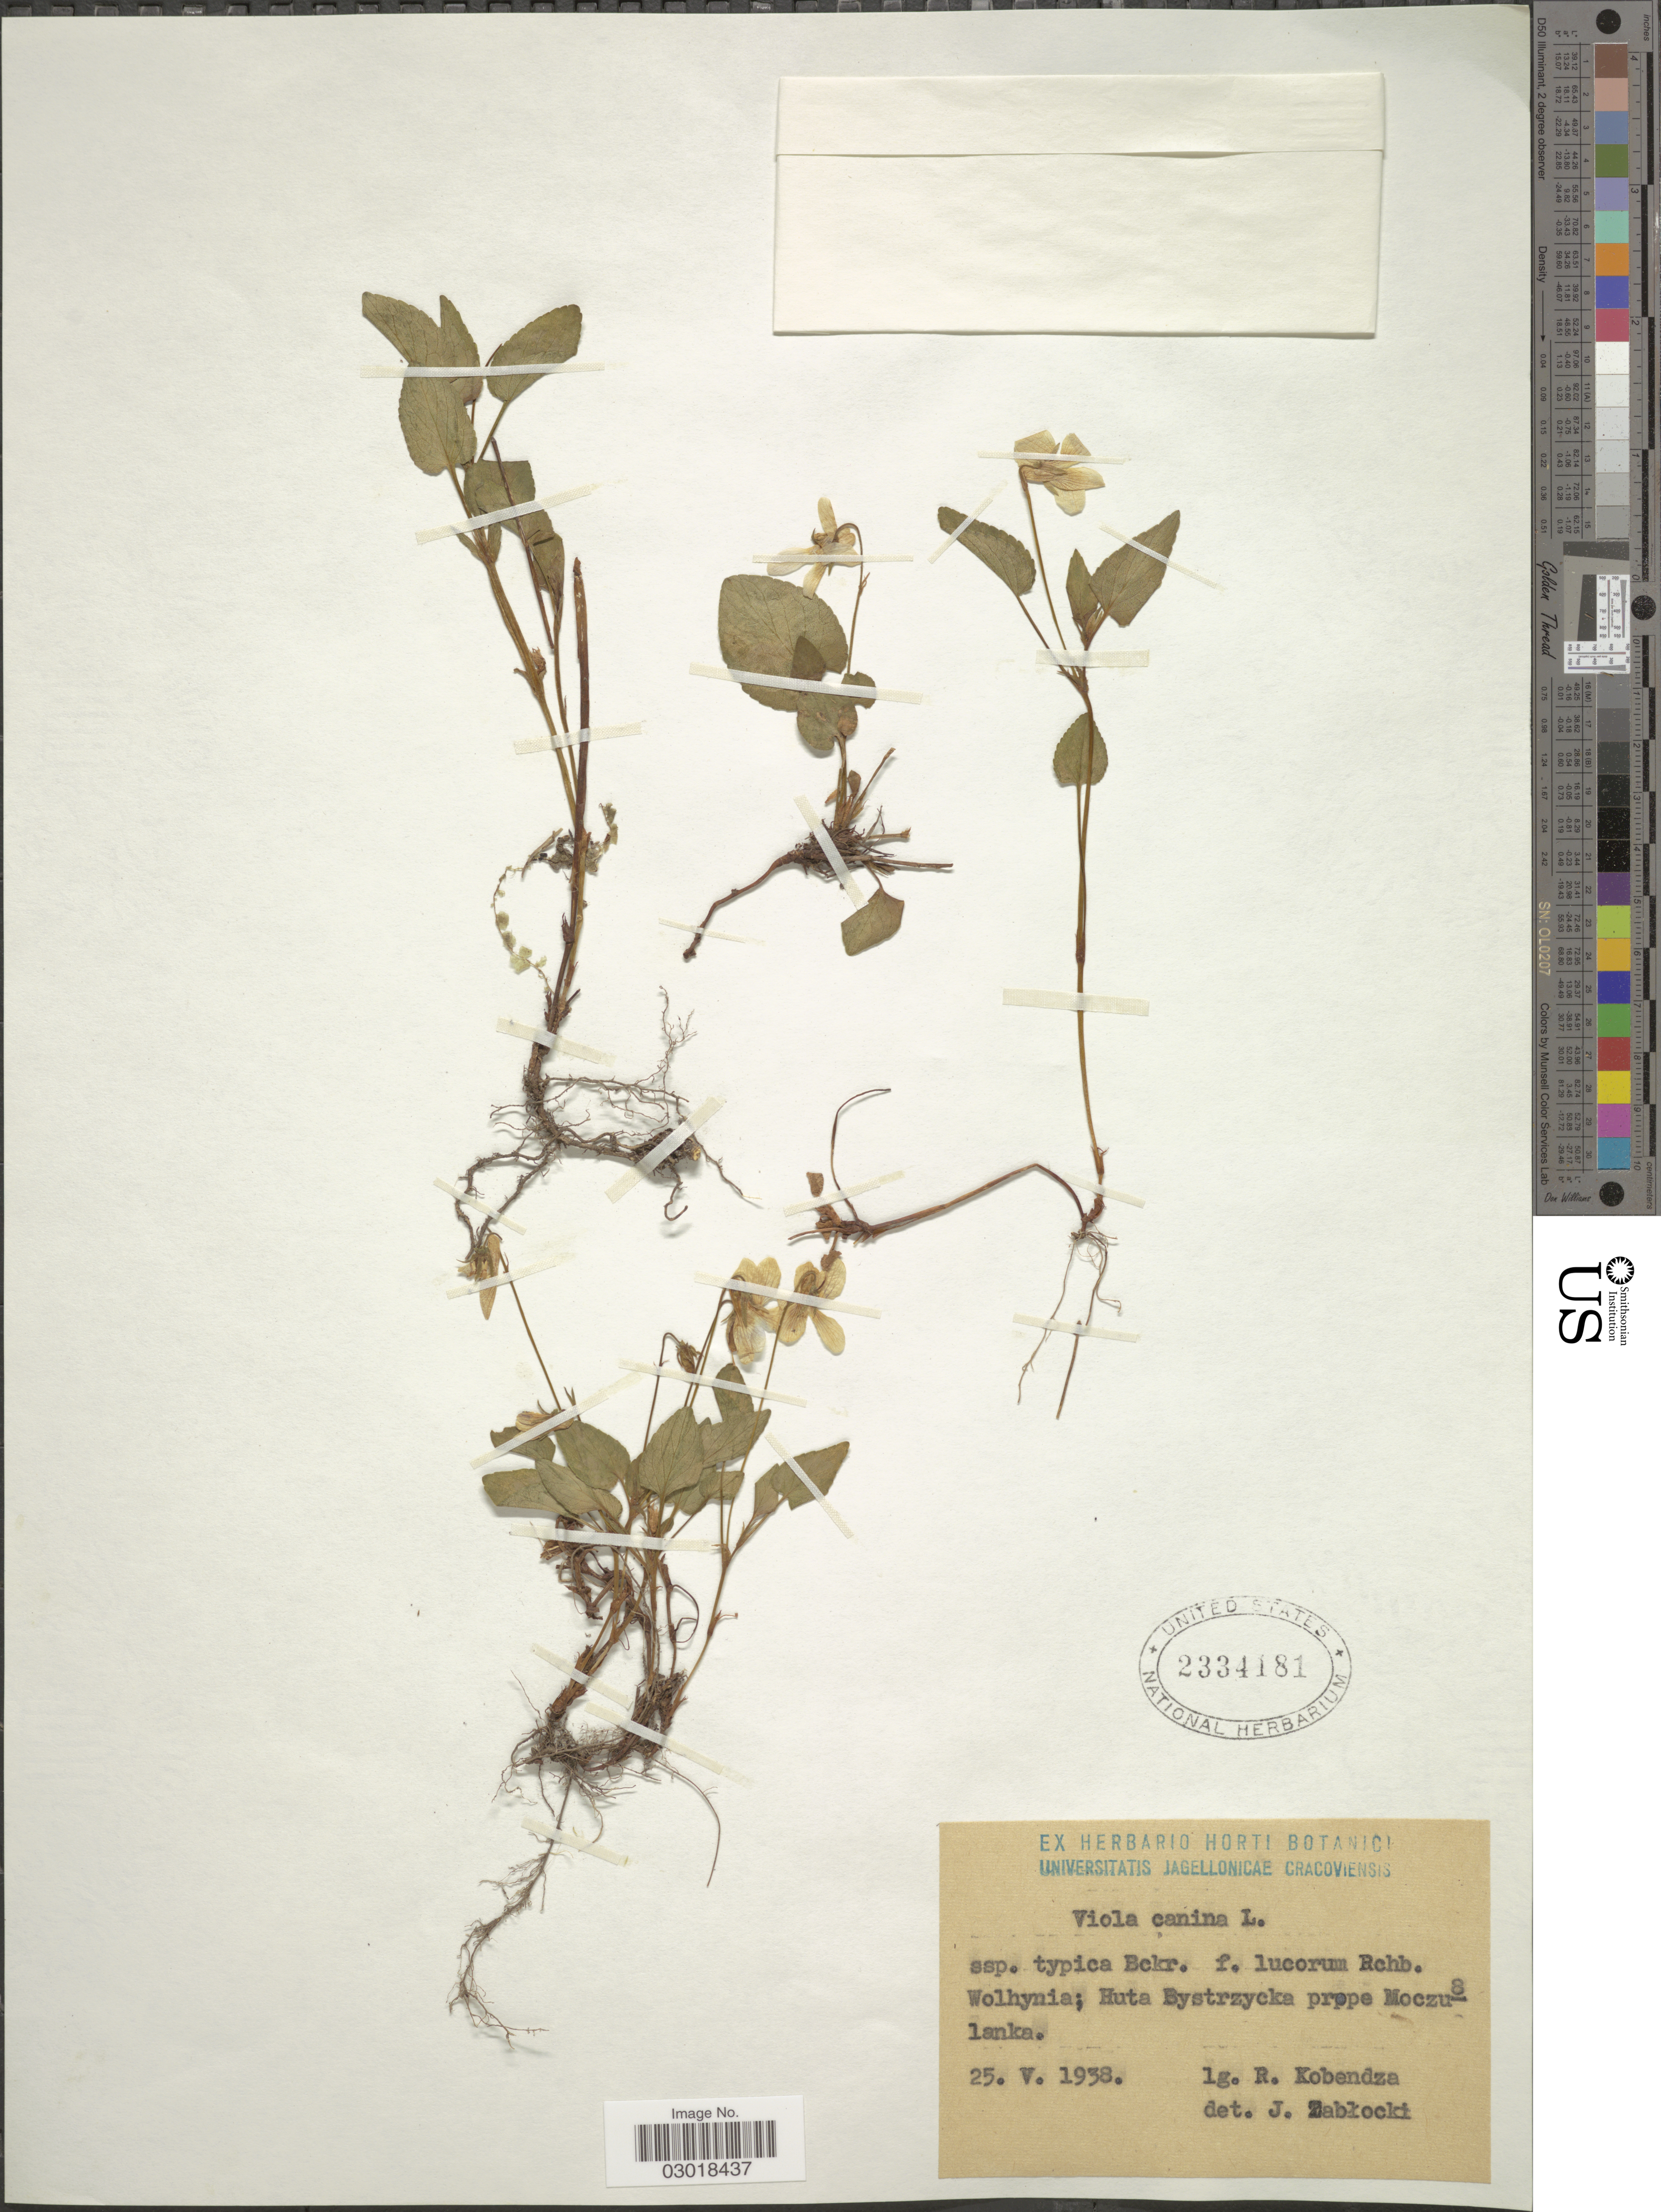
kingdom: Plantae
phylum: Tracheophyta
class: Magnoliopsida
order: Malpighiales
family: Violaceae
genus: Viola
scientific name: Viola canina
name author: L.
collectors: R. Kobendza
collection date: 1938-05-25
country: Ukraine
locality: Wolhynia; Huta Bystrzycka prope Moczulanka.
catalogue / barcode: US 2334181